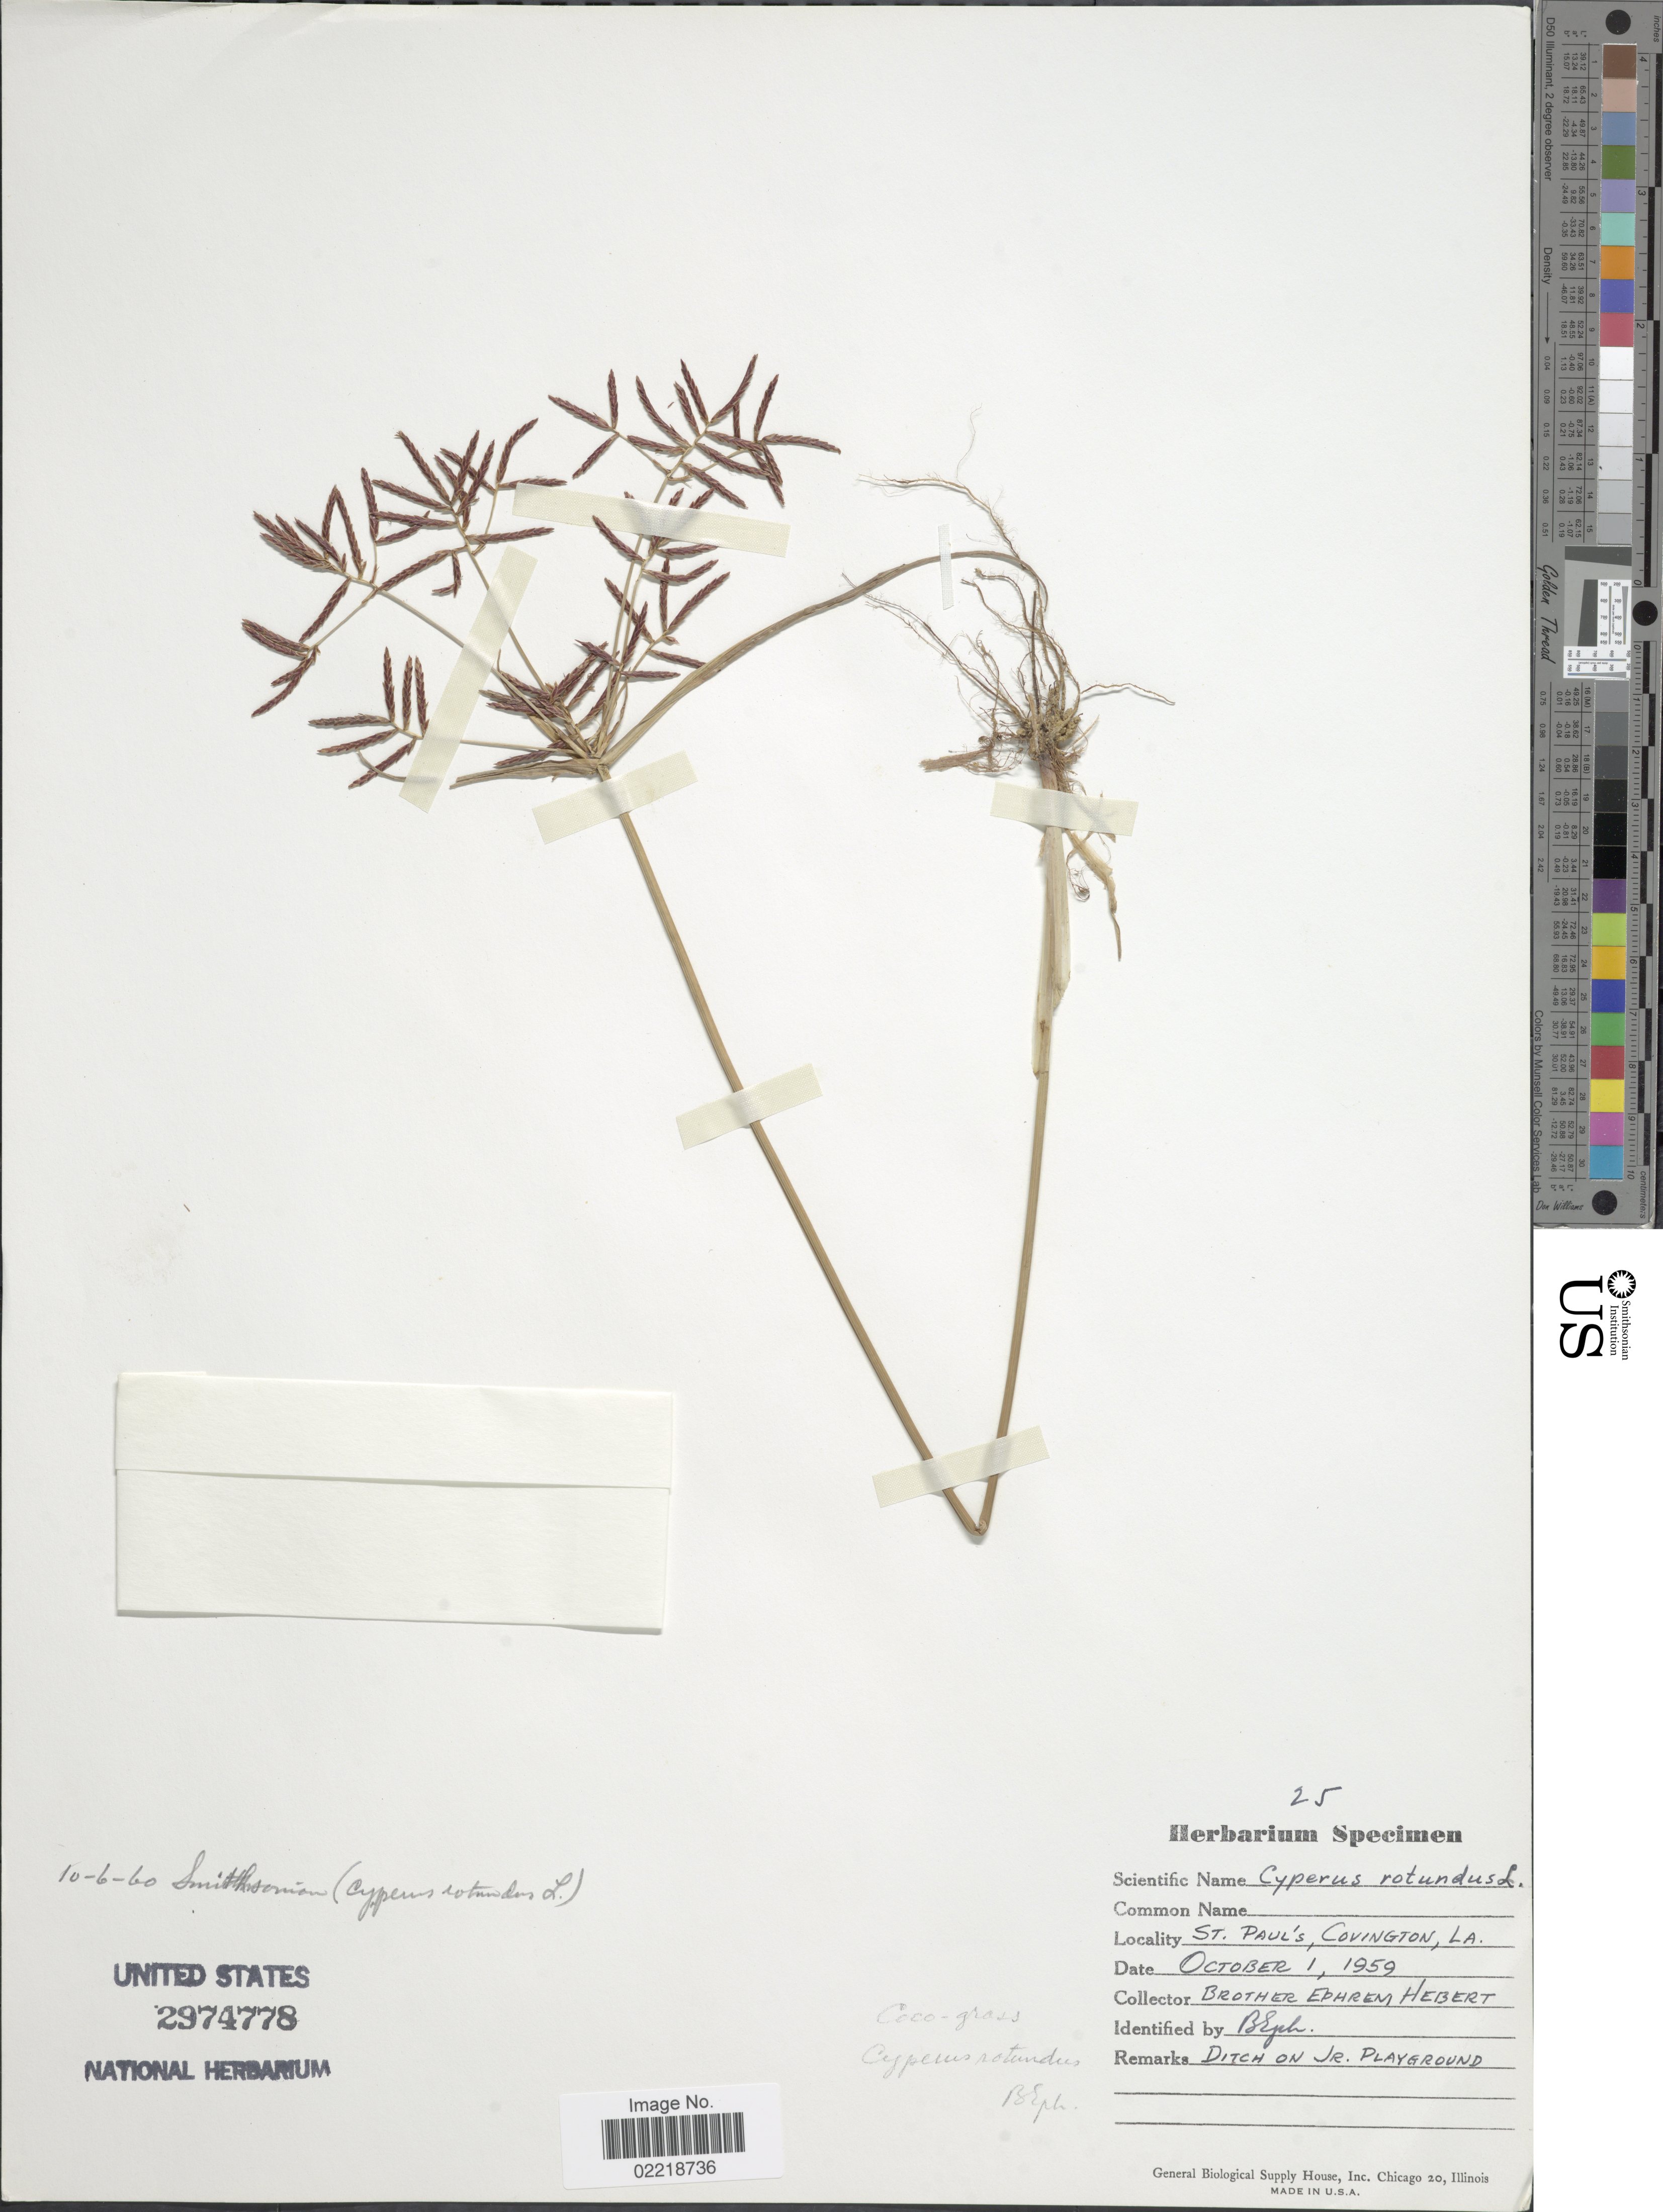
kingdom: Plantae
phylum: Tracheophyta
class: Liliopsida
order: Poales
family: Cyperaceae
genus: Cyperus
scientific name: Cyperus rotundus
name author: L.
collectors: E. Hebert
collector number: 25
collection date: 1959-10-01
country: United States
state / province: Louisiana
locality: St. Paul's, Covington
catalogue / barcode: US 2974778